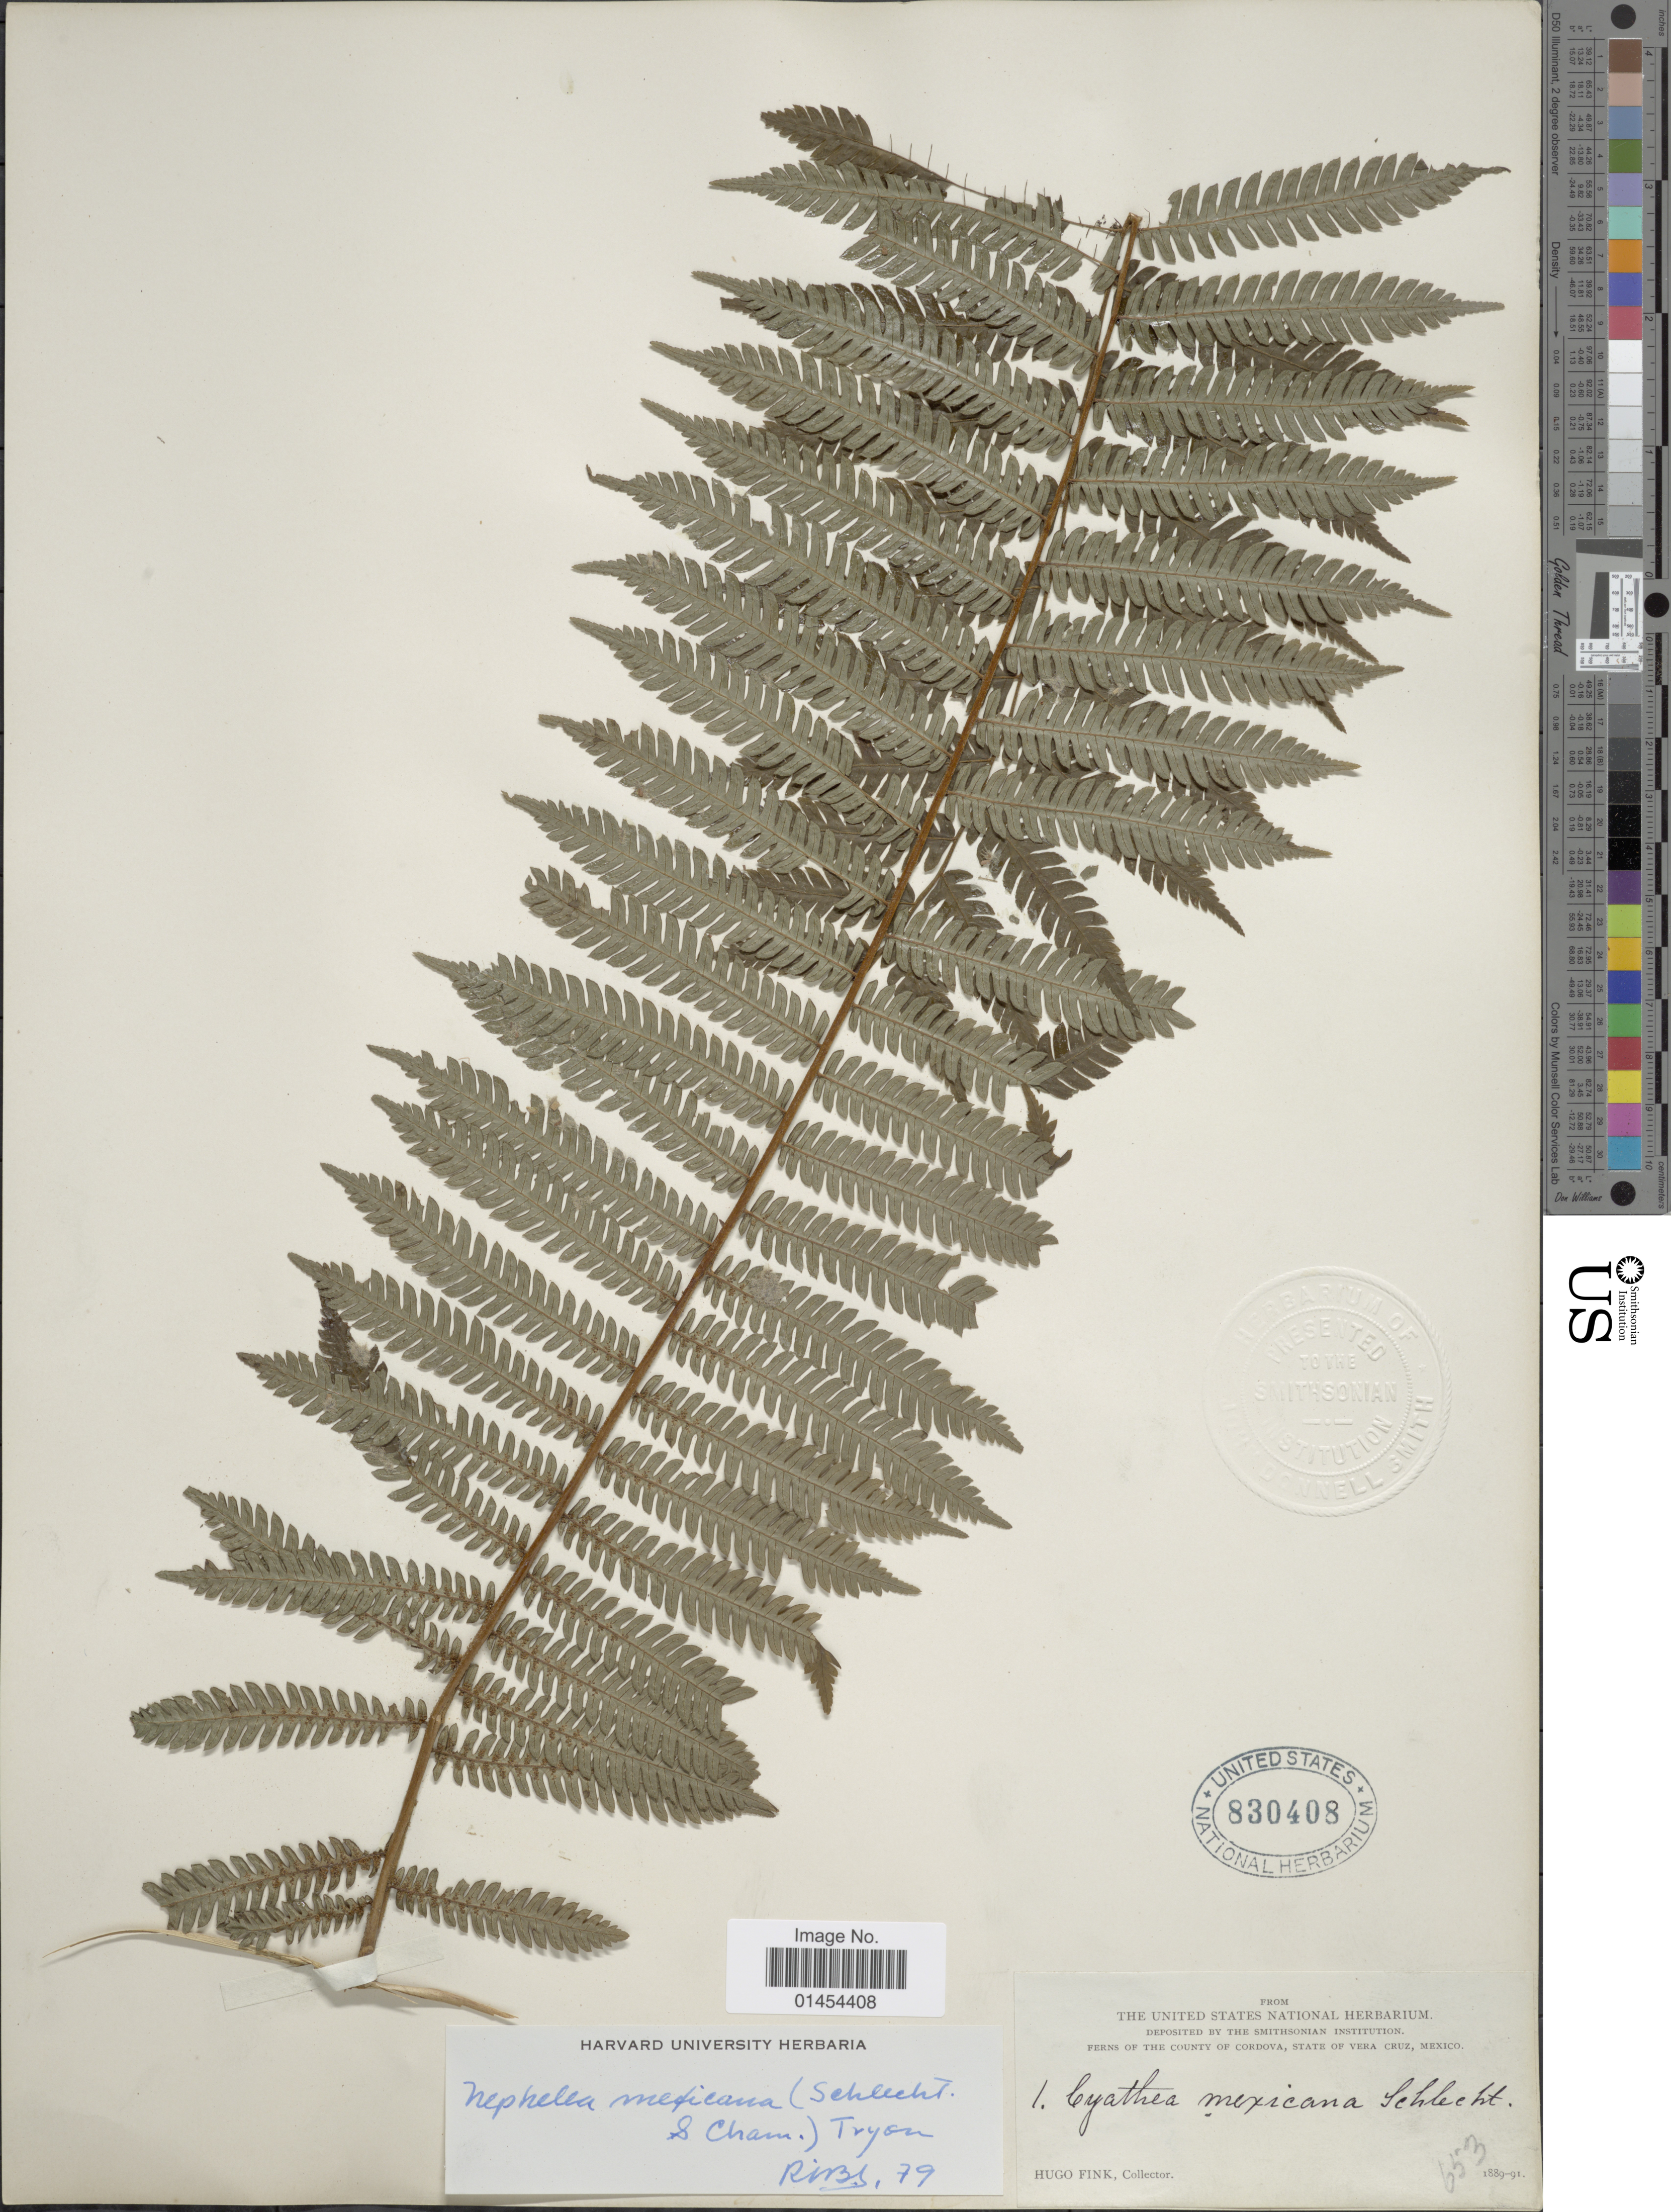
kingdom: Plantae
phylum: Tracheophyta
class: Polypodiopsida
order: Cyatheales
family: Cyatheaceae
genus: Alsophila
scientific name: Alsophila firma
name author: (Baker) D.S. Conant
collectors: H. Fink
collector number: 1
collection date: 1889/1891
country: Mexico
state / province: Veracruz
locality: Ferns of the County of Cordova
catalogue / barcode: US 830408